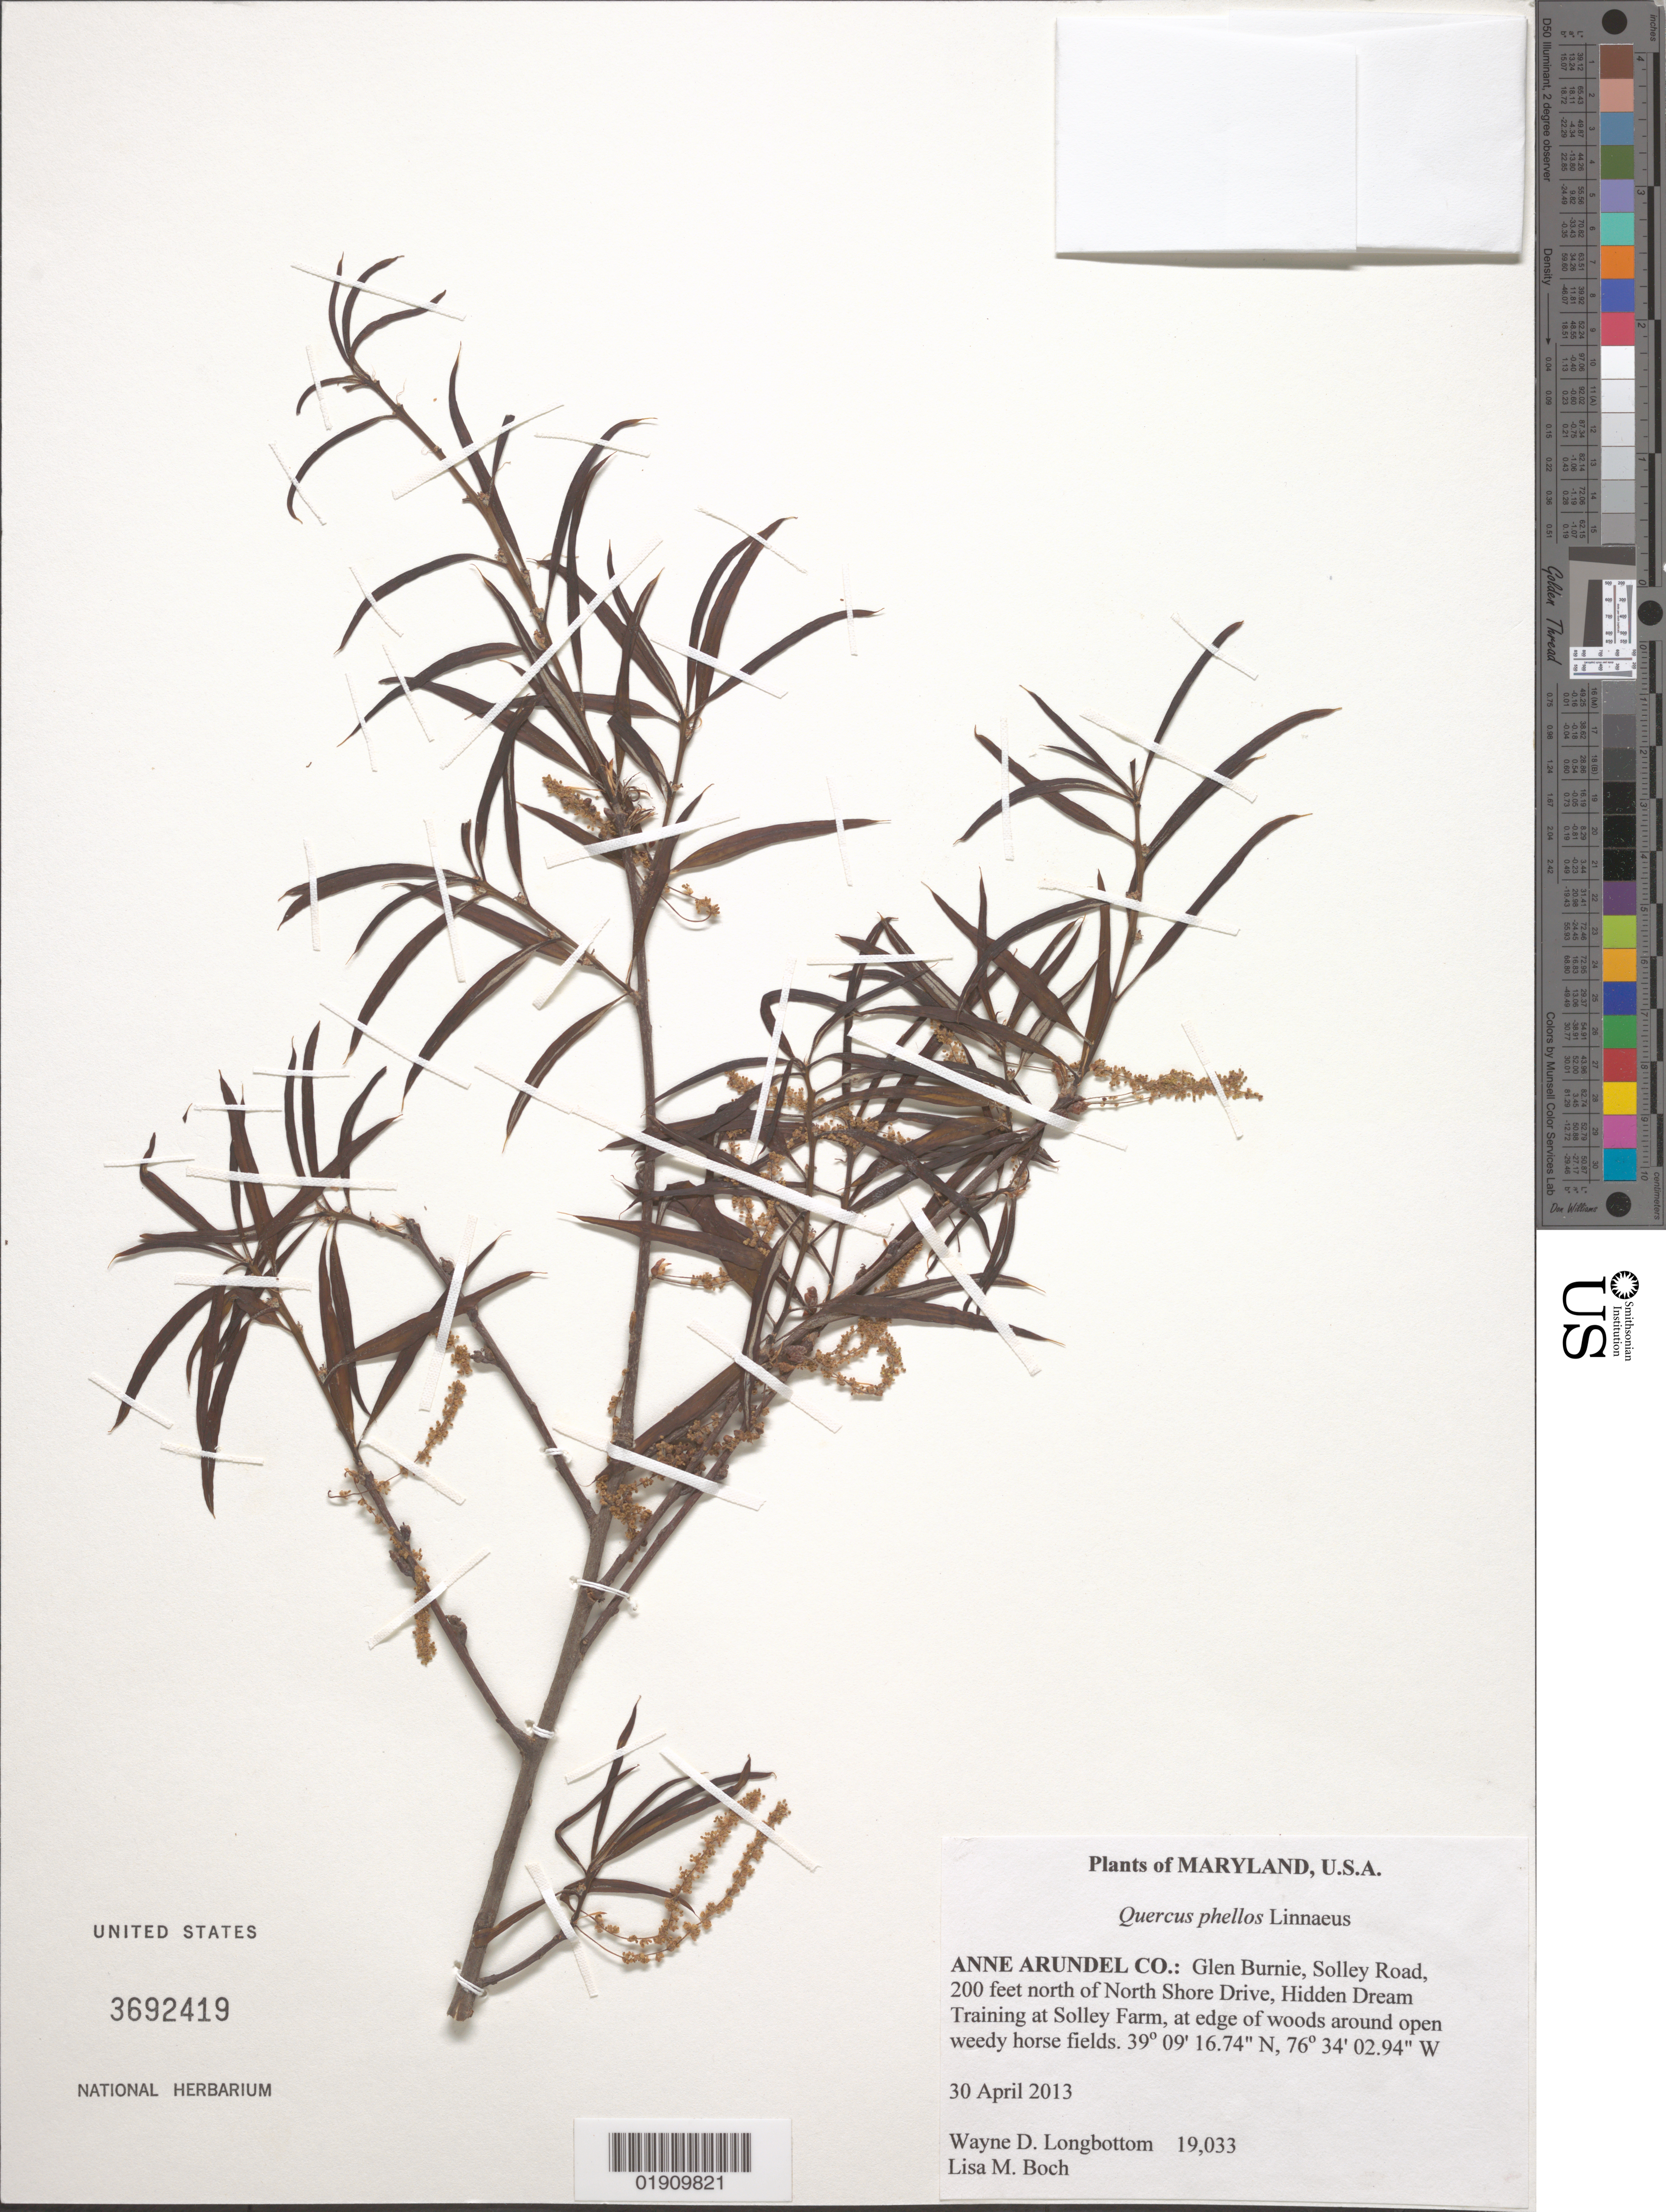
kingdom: Plantae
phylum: Tracheophyta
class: Magnoliopsida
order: Fagales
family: Fagaceae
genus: Quercus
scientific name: Quercus phellos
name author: L.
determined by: Longbottom, W. D.; Boch, Lisa M.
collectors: W. D. Longbottom & L.M. Boch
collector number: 19033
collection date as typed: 30 April 2013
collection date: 2013-04-30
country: United States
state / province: Maryland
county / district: Anne Arundel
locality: Glen Burnie, Solley Road, 200 feet north of North Shore Drive, Hidden Dream Training at Solley Farm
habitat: edge of woods around open horse field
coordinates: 39°09'16.74" N, 76°34'02.94"W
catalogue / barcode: US 3692419